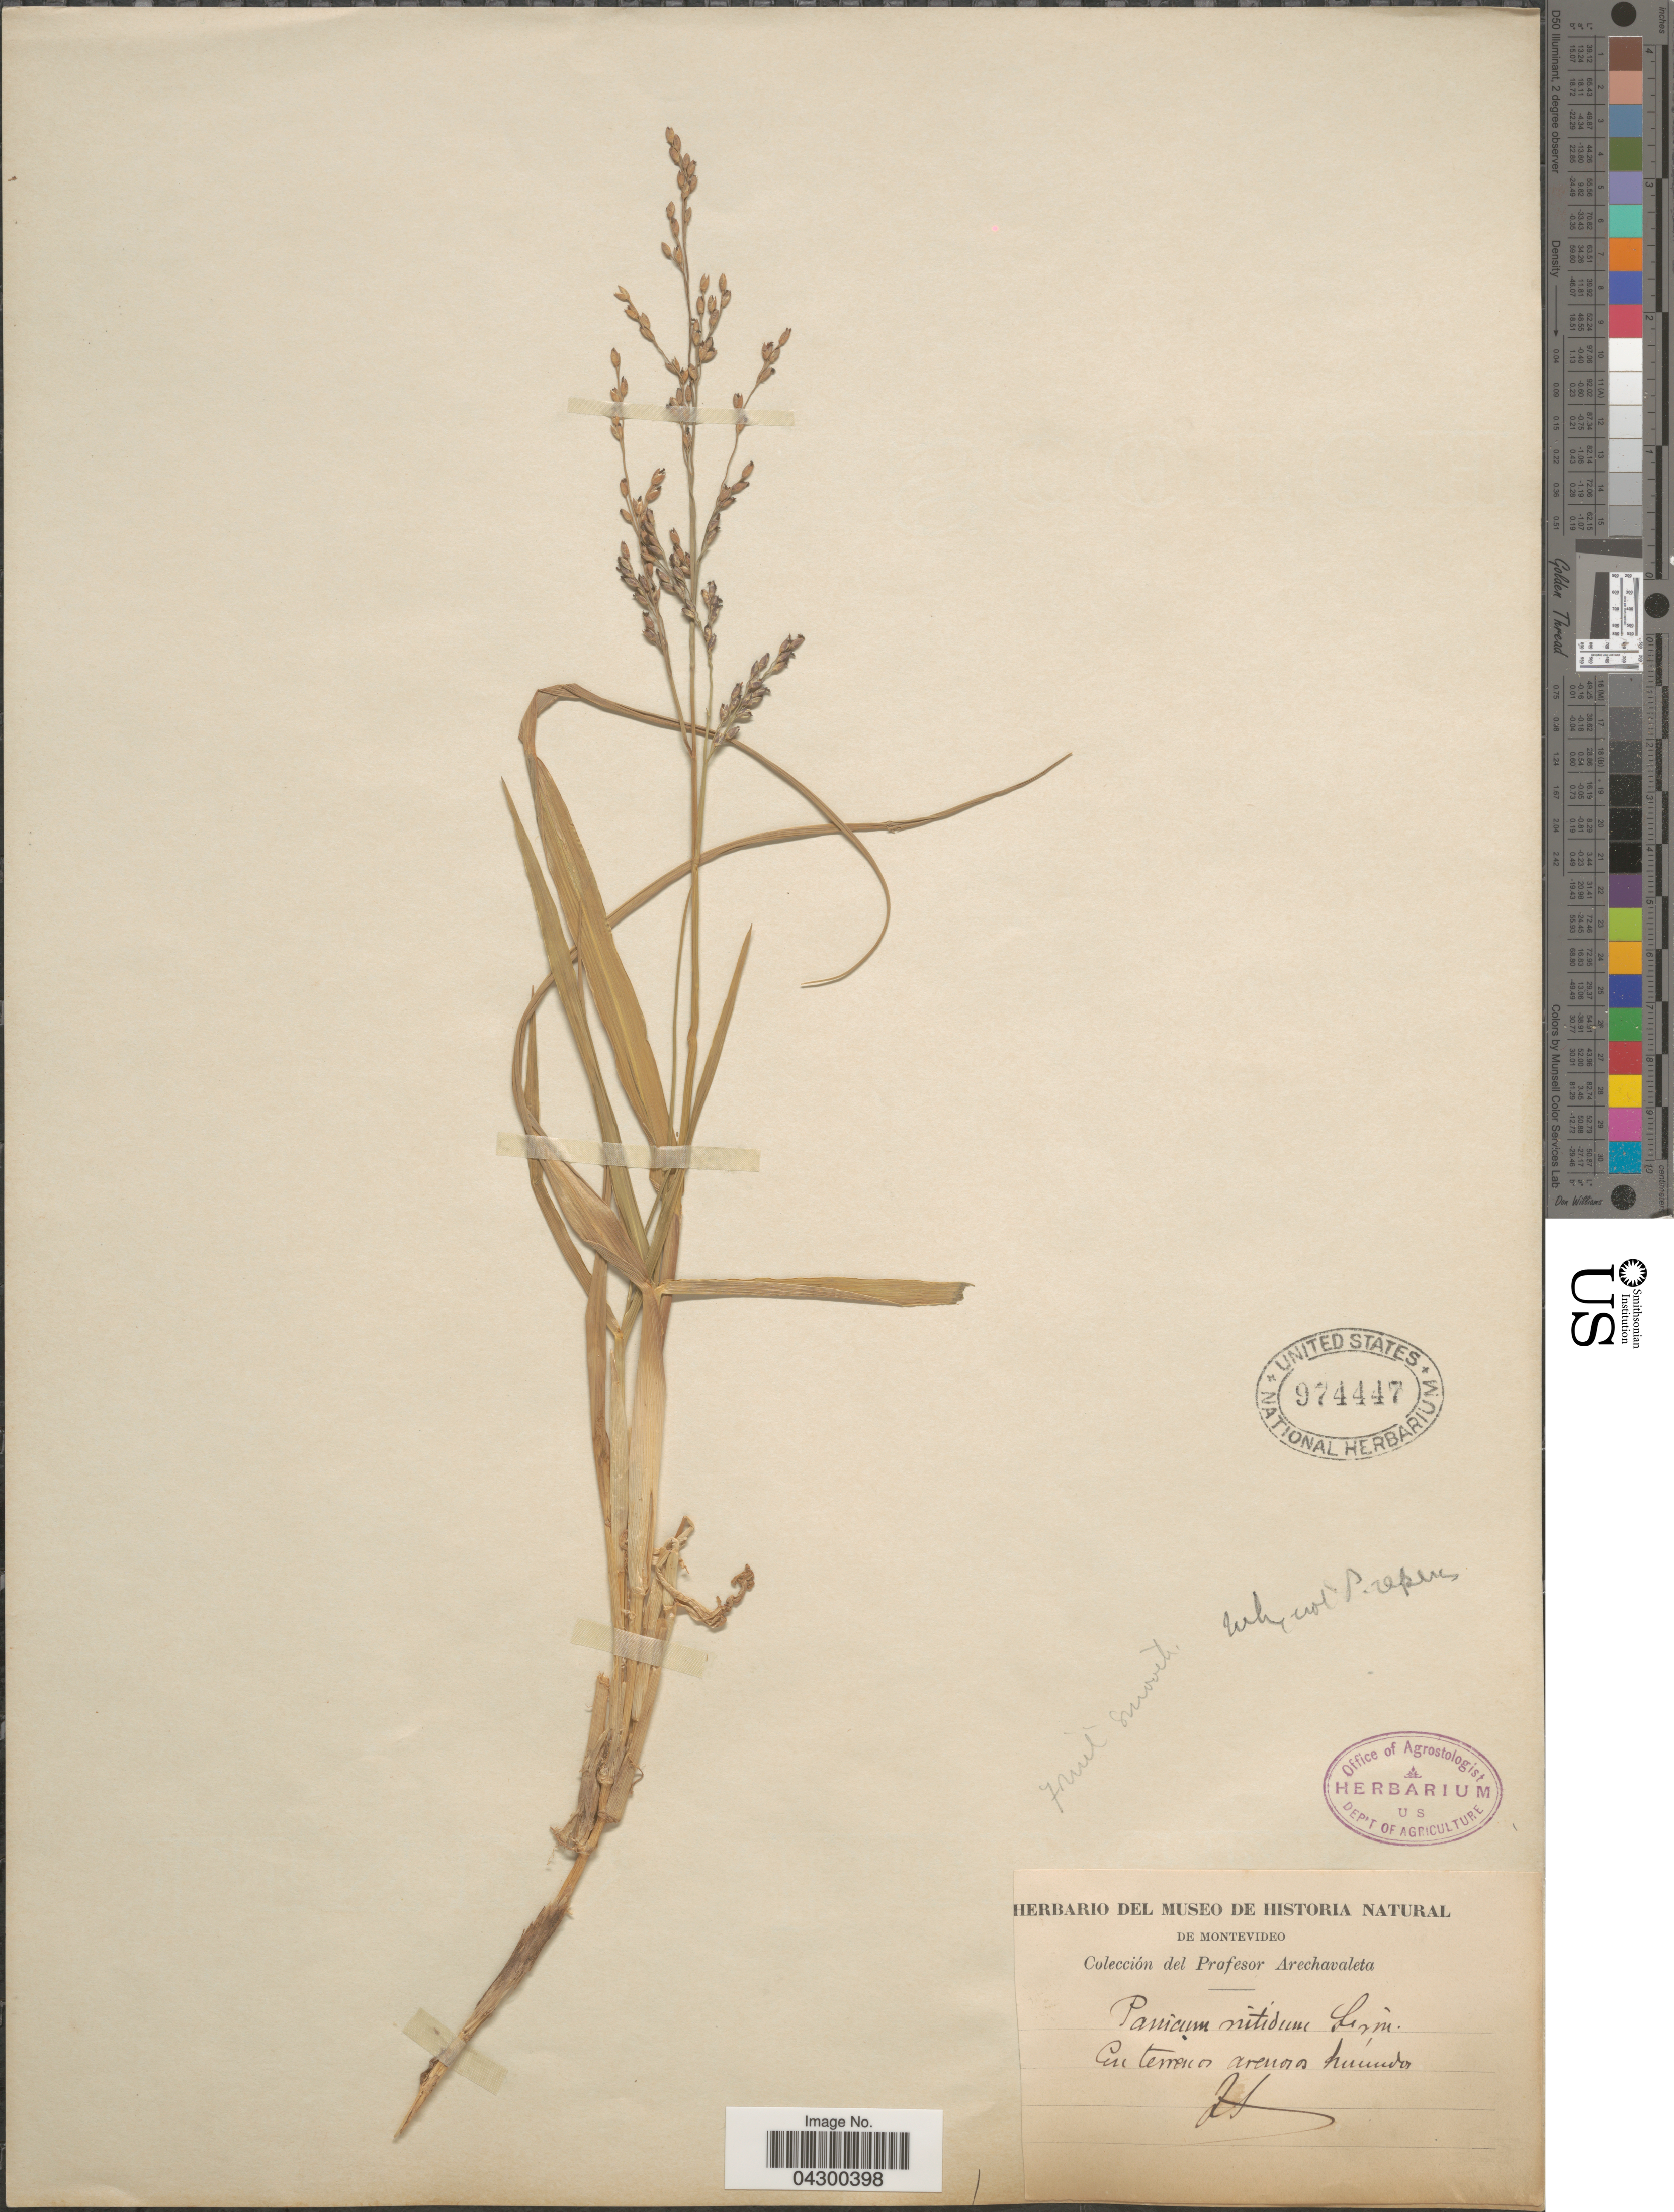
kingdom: Plantae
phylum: Tracheophyta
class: Liliopsida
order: Poales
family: Poaceae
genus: Panicum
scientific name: Panicum repens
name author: L.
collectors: Arechavaleta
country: Uruguay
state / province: Montevideo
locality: En terrenos arenosis húmedos.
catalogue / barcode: US 974447